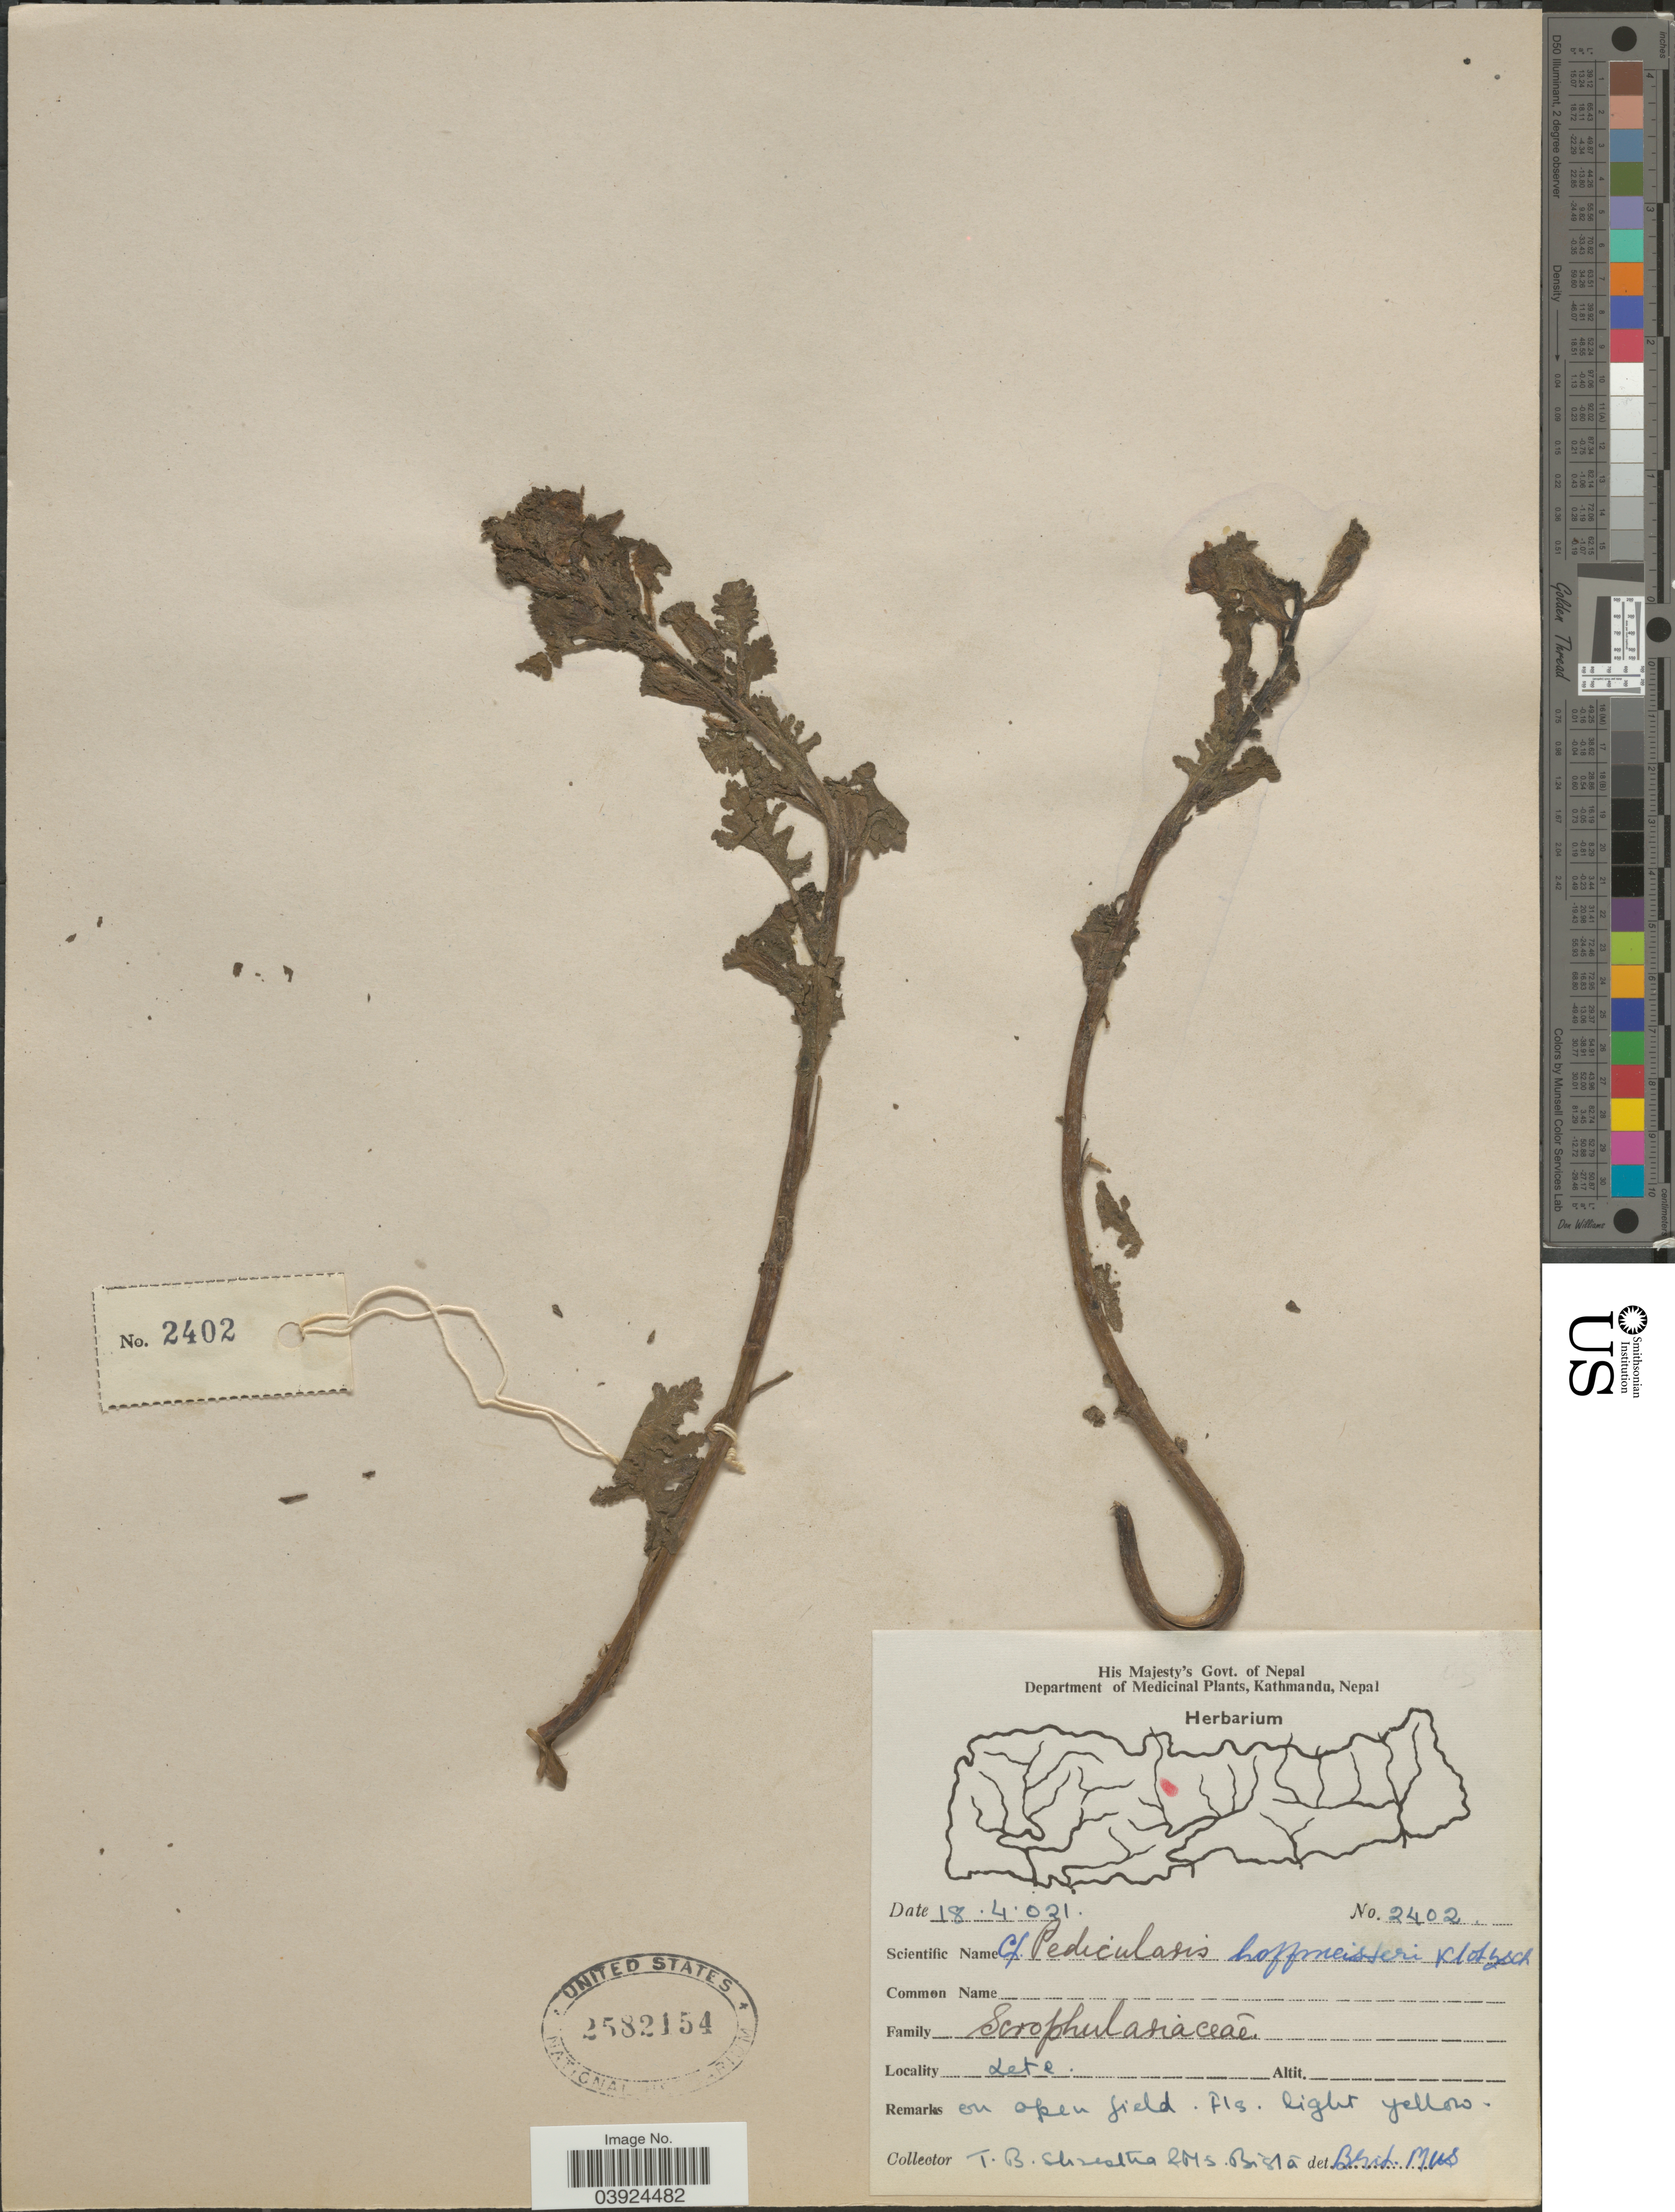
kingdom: Plantae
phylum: Tracheophyta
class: Magnoliopsida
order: Lamiales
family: Orobanchaceae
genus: Pedicularis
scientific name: Pedicularis hoffmeisteri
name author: Klotzsch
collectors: T. B. Shrestha & M. Bista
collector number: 2402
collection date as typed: Transcribed d/m/y: 18/4/21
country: Nepal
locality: Lete.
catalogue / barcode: US 2582154